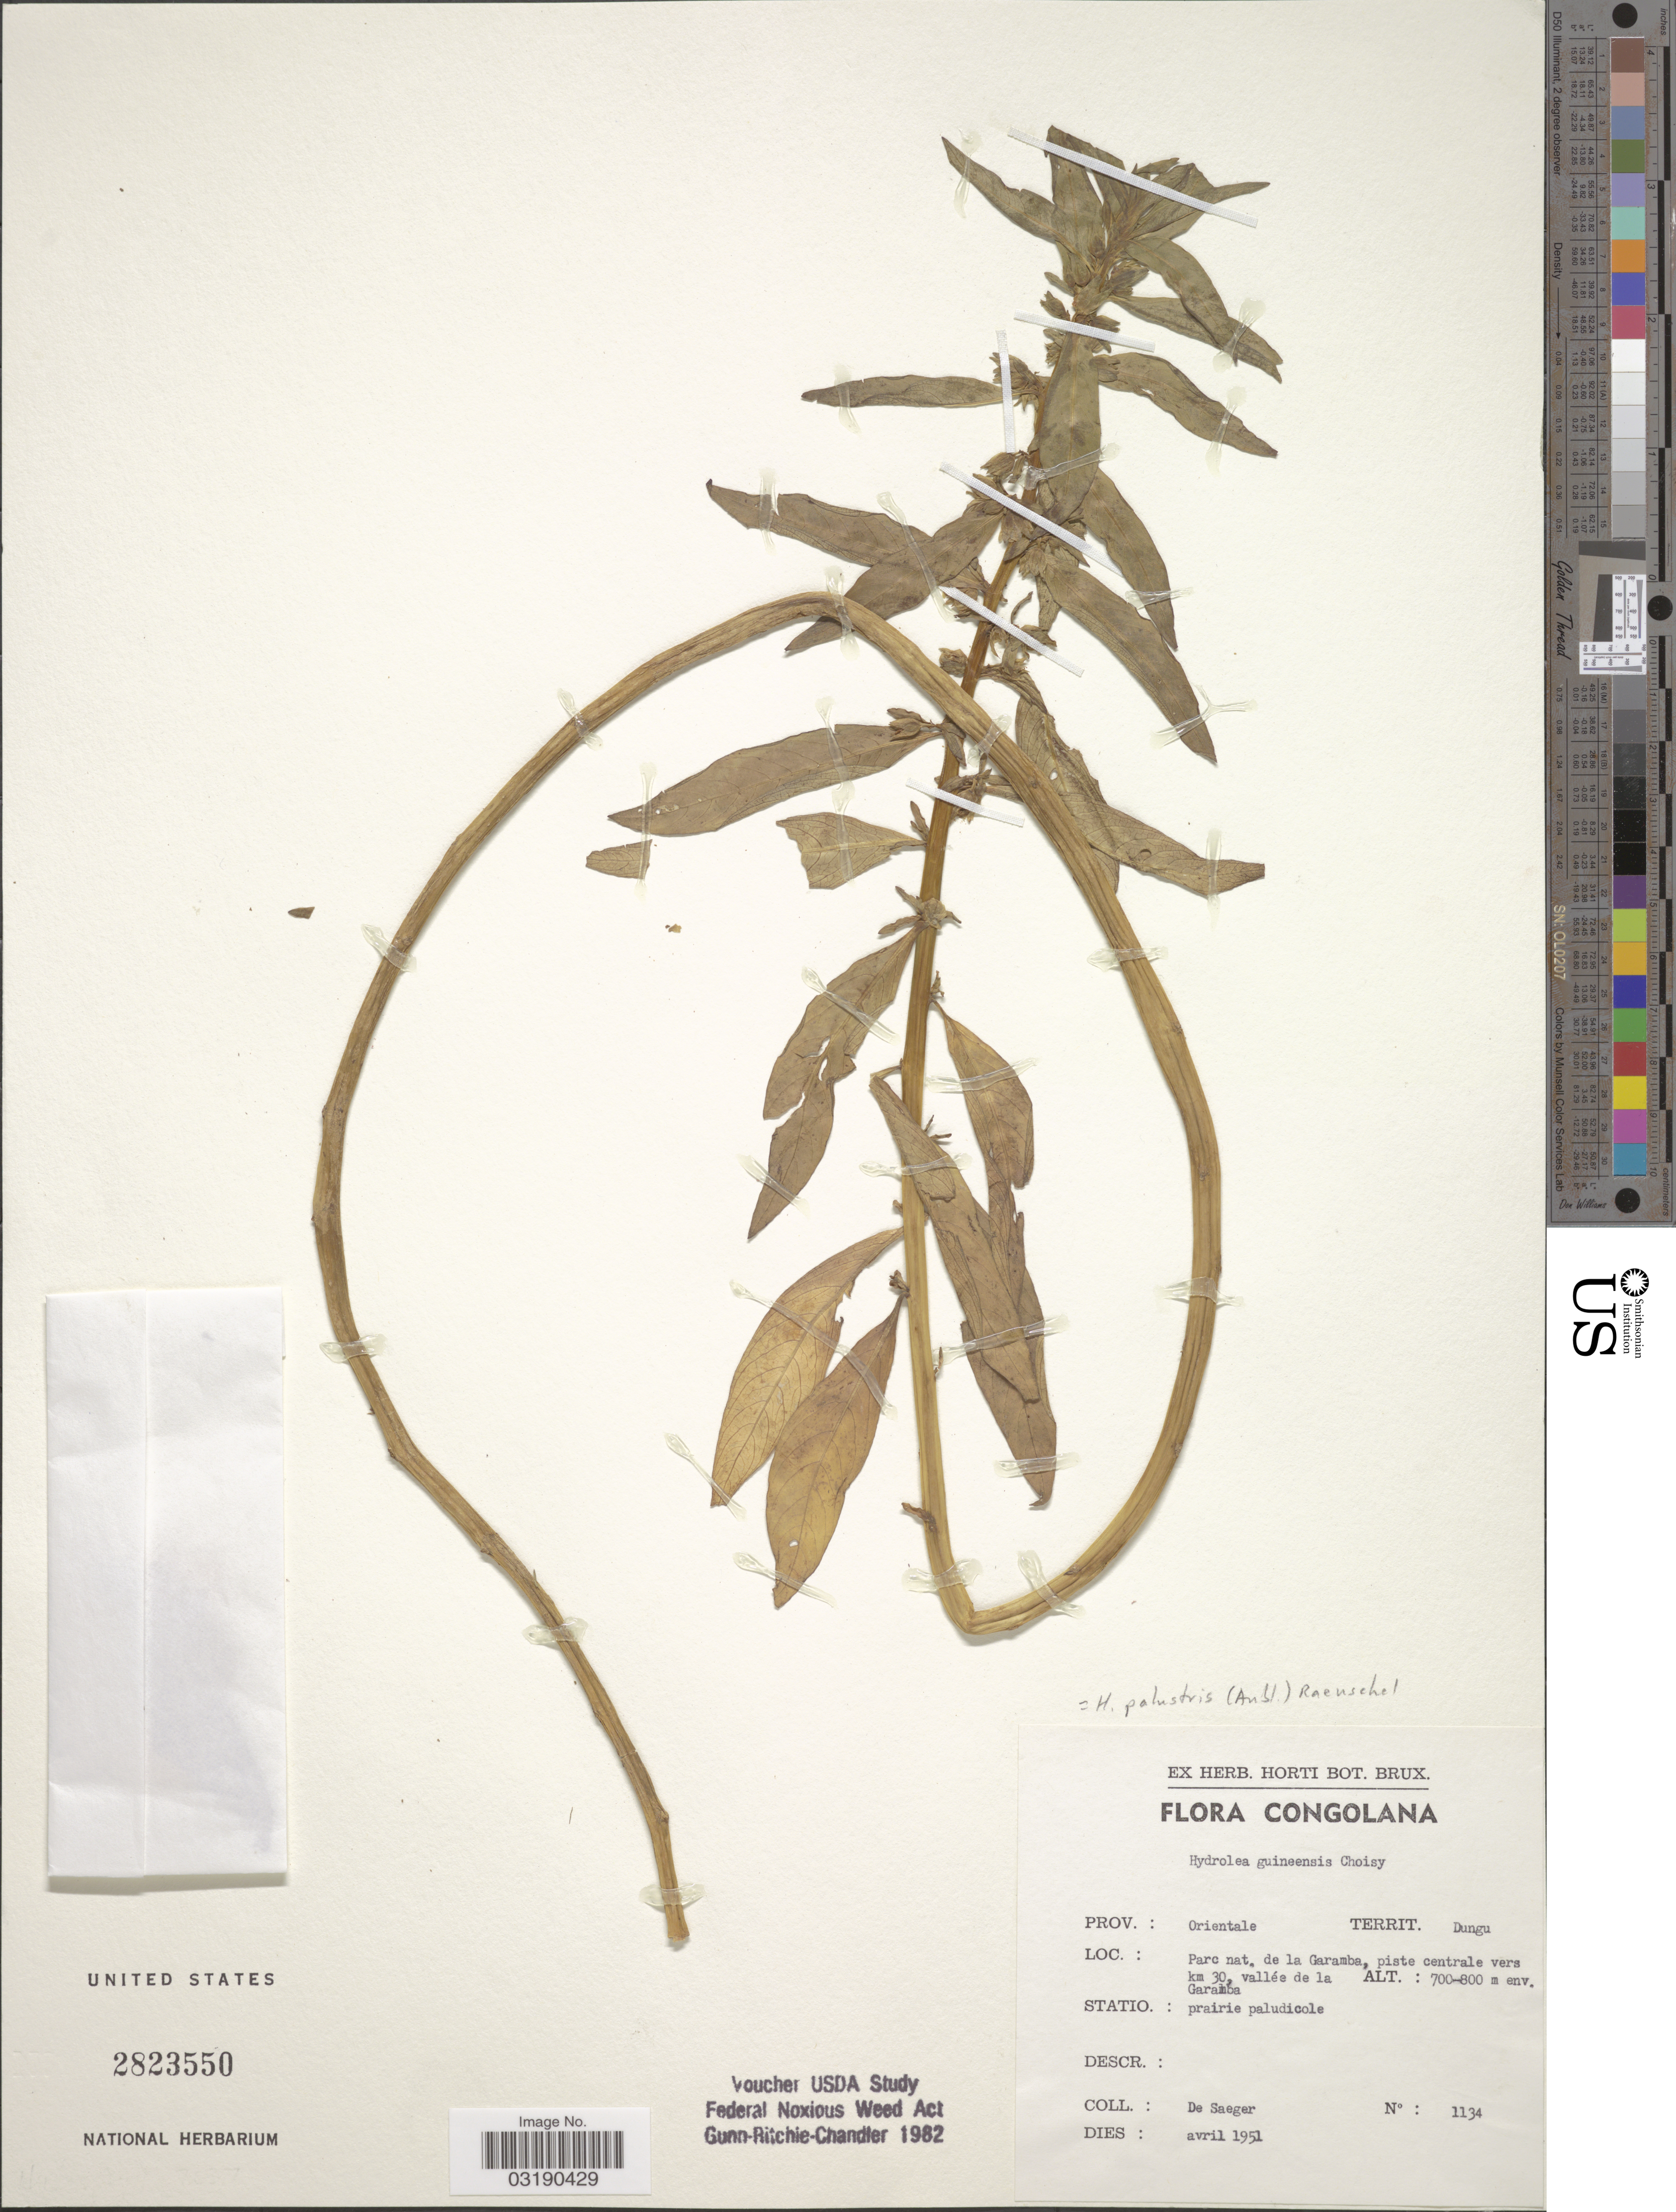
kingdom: Plantae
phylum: Tracheophyta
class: Magnoliopsida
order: Solanales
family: Hydroleaceae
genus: Hydrolea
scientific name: Hydrolea palustris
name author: (Aubl.) Raeusch.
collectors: H. De Saeger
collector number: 1134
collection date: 1951-04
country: Congo, Democratic Republic of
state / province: Haut-Uele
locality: Congolana. Prov.: Orientale. Territ. Dungu. Parc nat. de la Garamba, piste centrale vers km 30, vallée de la Garamba.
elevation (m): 700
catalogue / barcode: US 2823550